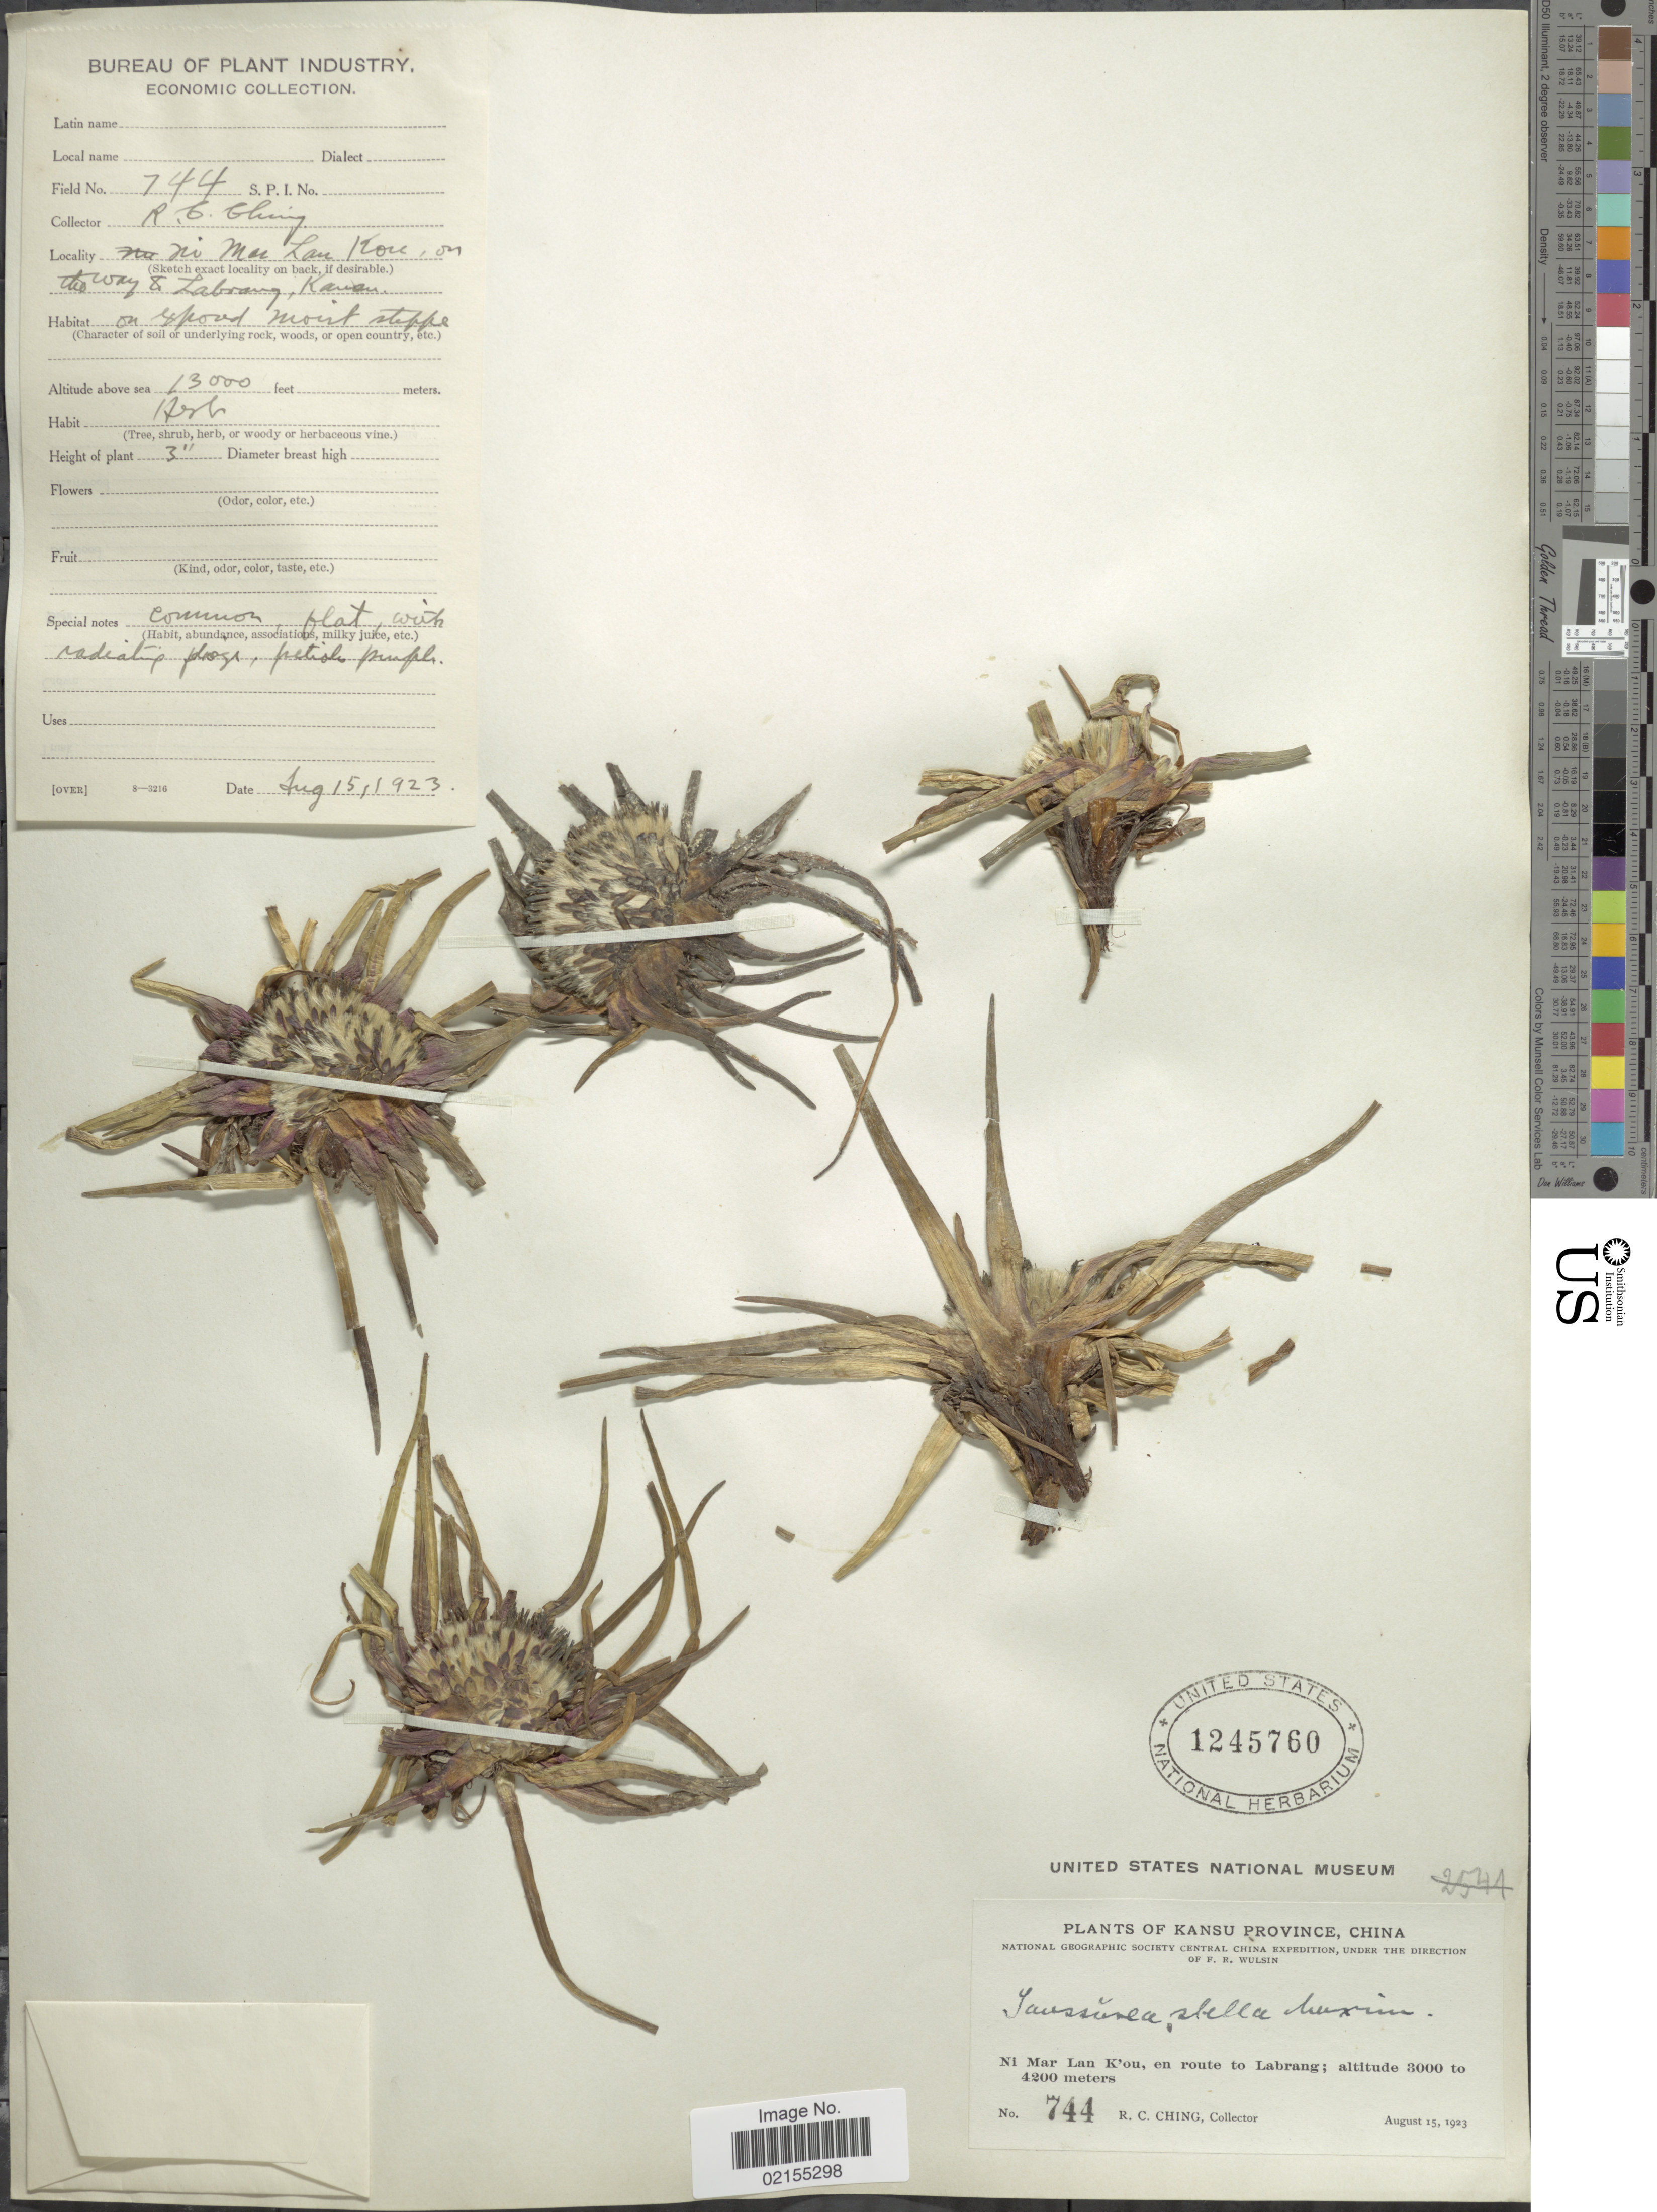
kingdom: Plantae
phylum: Tracheophyta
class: Magnoliopsida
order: Asterales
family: Asteraceae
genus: Saussurea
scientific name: Saussurea stella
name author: Maxim.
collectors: R. C. Ching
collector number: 744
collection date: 1923-08-18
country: China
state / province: Gansu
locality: Kansu Province, China, Ni Mar Lan K'ou, en route to Labrang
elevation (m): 3962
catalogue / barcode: US 1245760